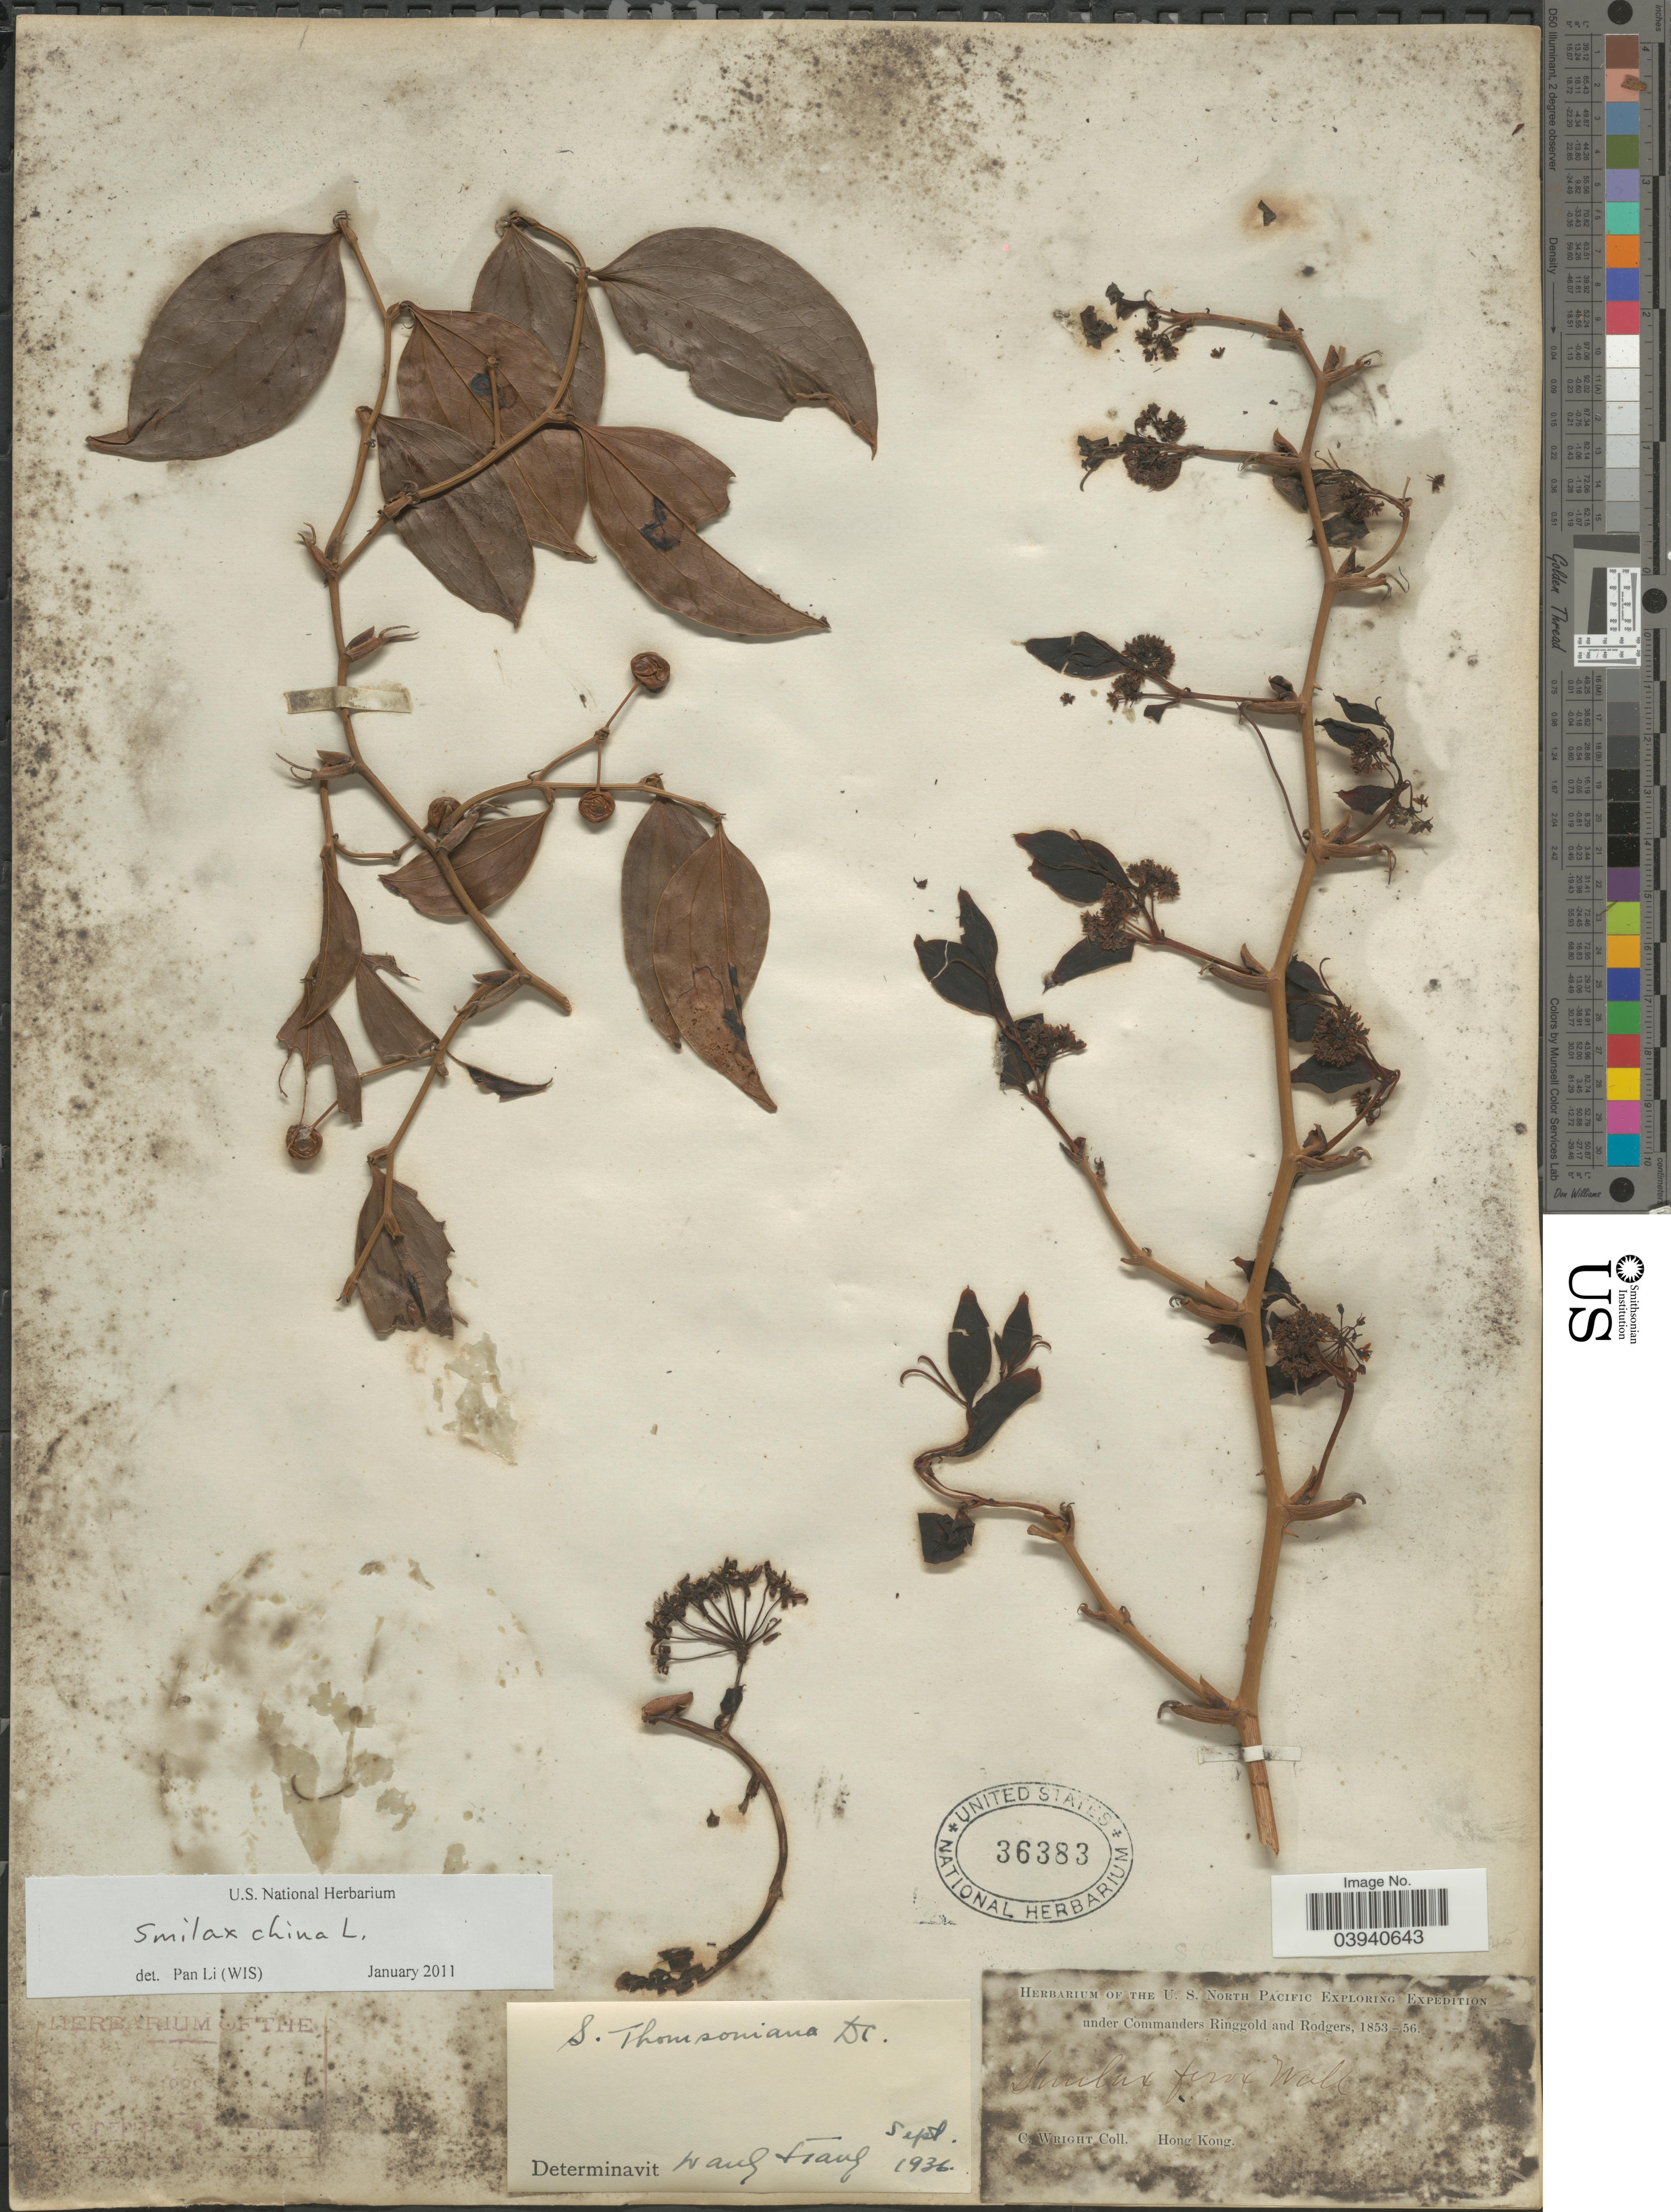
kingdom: Plantae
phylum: Tracheophyta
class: Liliopsida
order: Liliales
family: Smilacaceae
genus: Smilax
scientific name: Smilax china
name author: L.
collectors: C. Wright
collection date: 1853/1856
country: China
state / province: Hong Kong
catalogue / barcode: US 36383